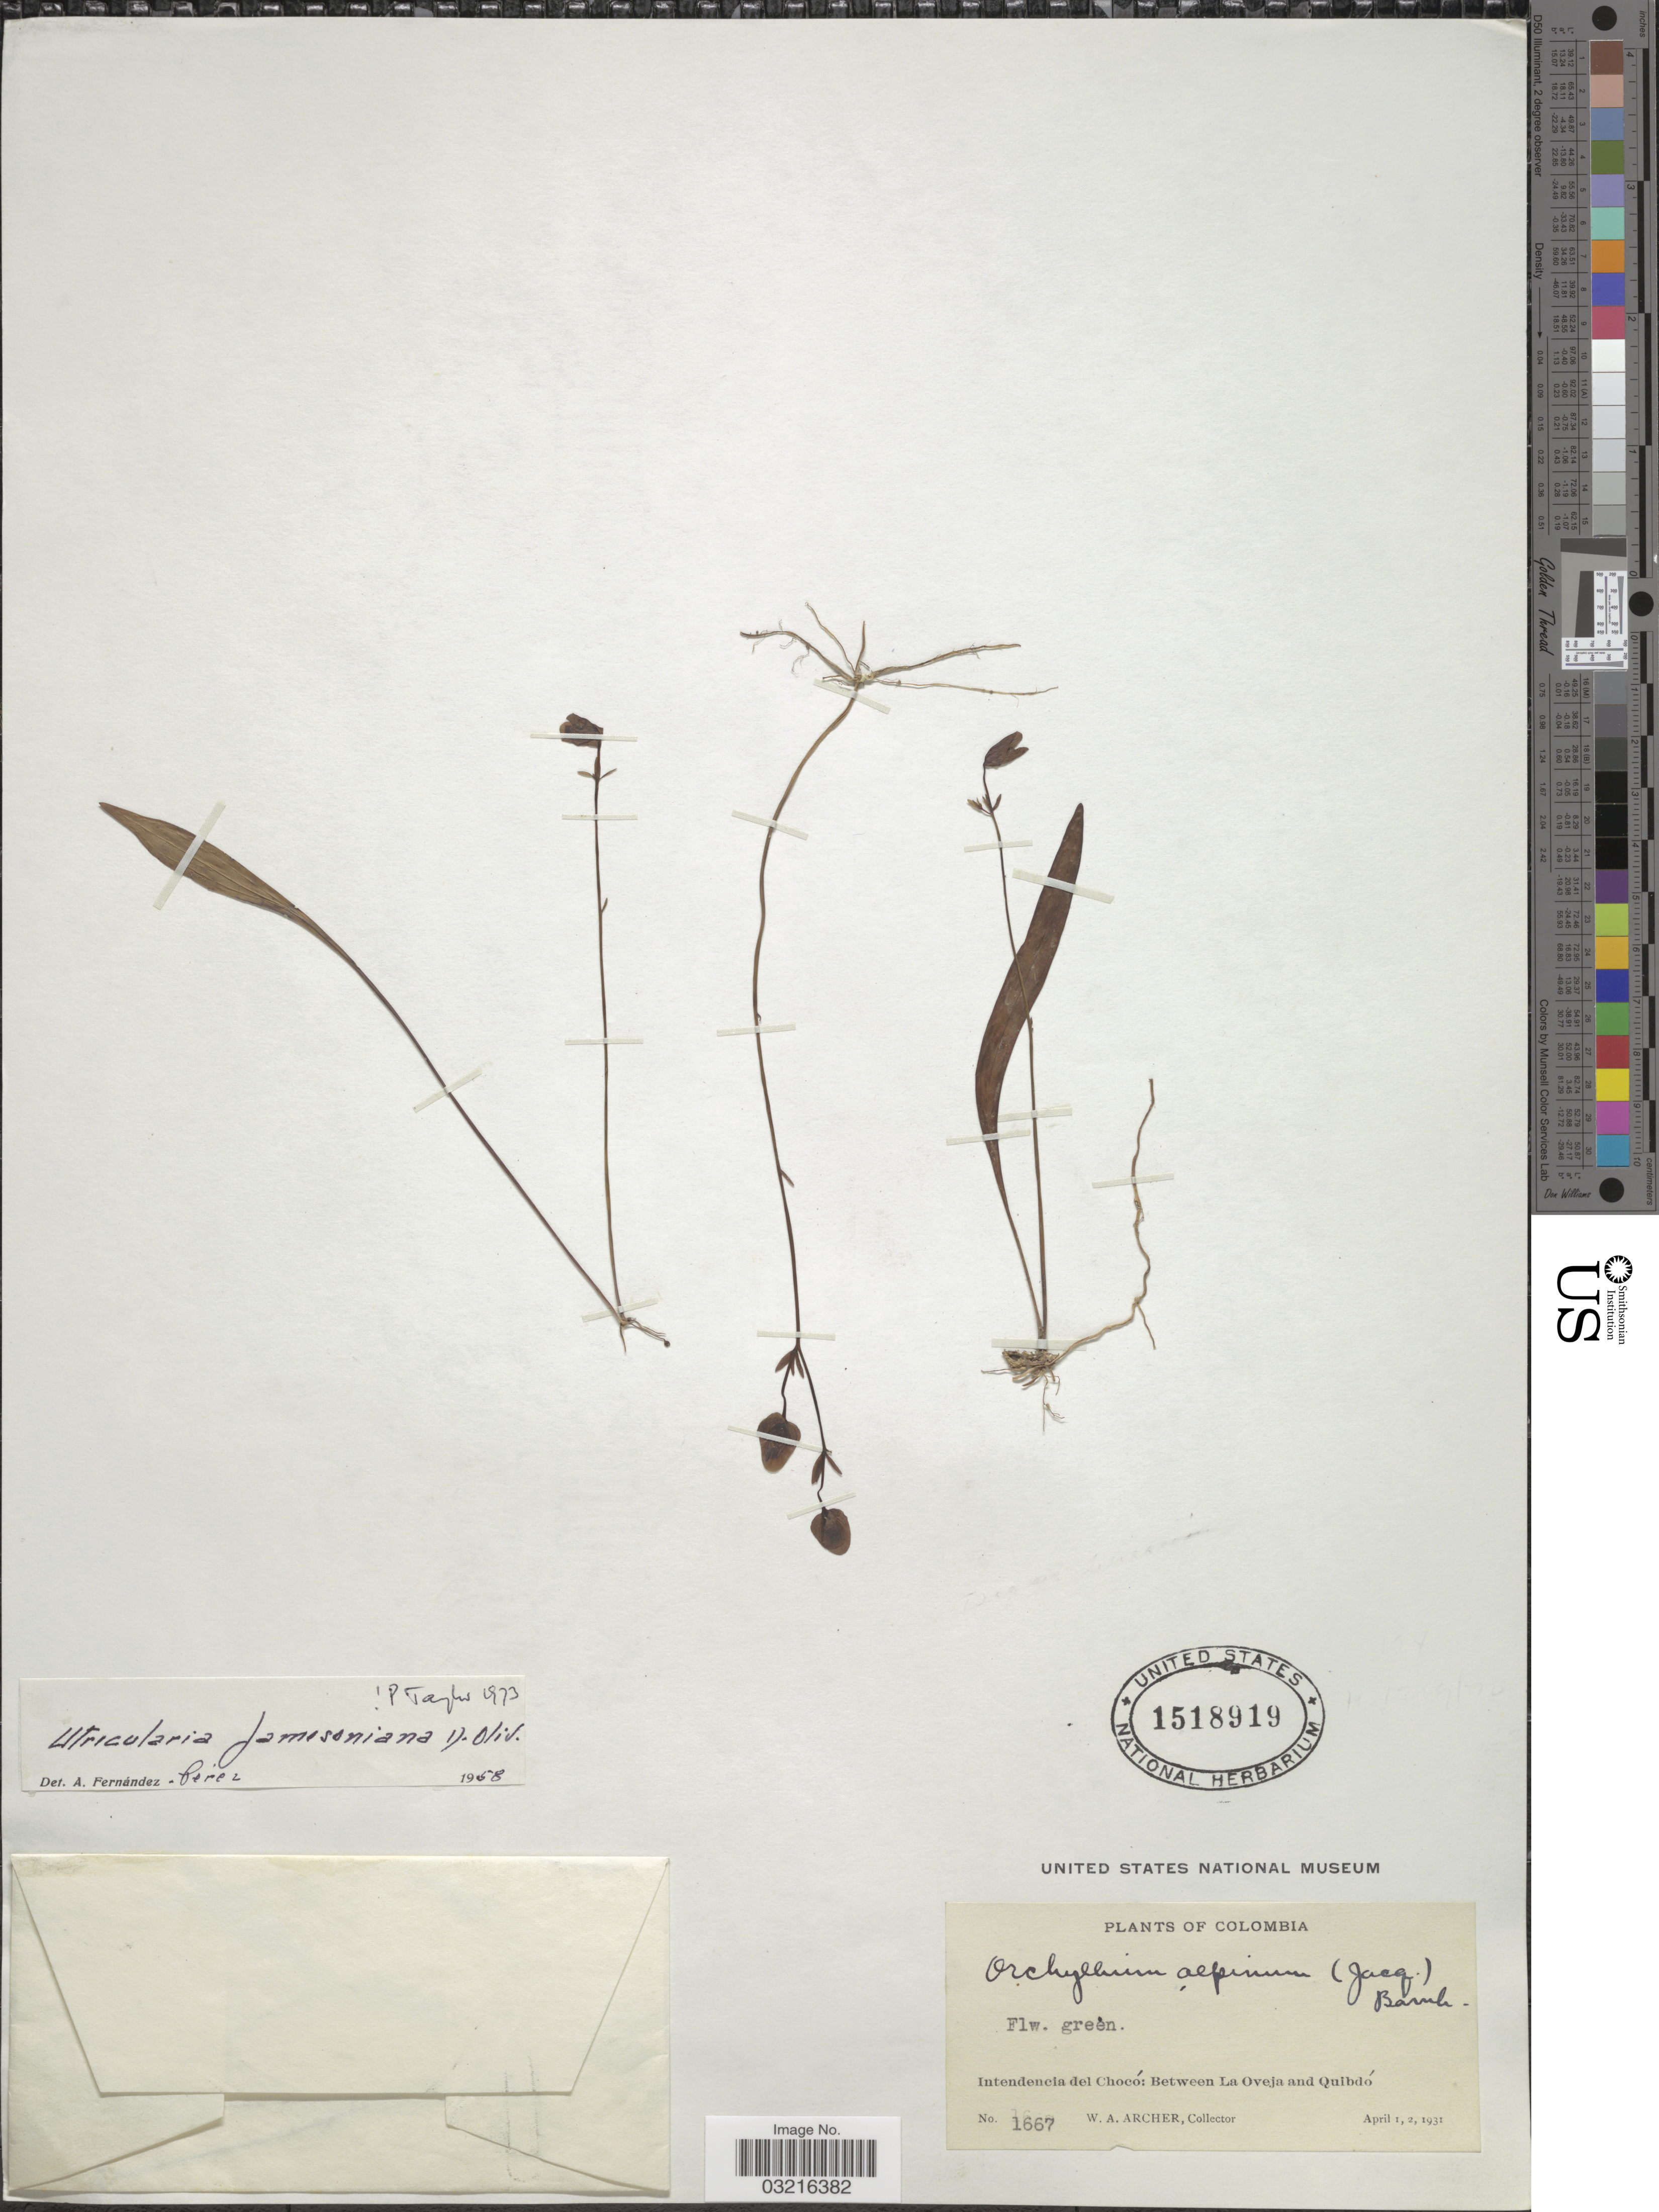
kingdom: Plantae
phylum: Tracheophyta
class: Magnoliopsida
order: Lamiales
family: Lentibulariaceae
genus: Utricularia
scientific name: Utricularia jamesoniana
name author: Oliv.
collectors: W. Archer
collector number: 1667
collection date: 1931-04-01/1931-04-02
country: Colombia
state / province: Chocó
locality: Intendencia del Chocó: Between La Oveja and Quibdó.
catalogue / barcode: US 1518919